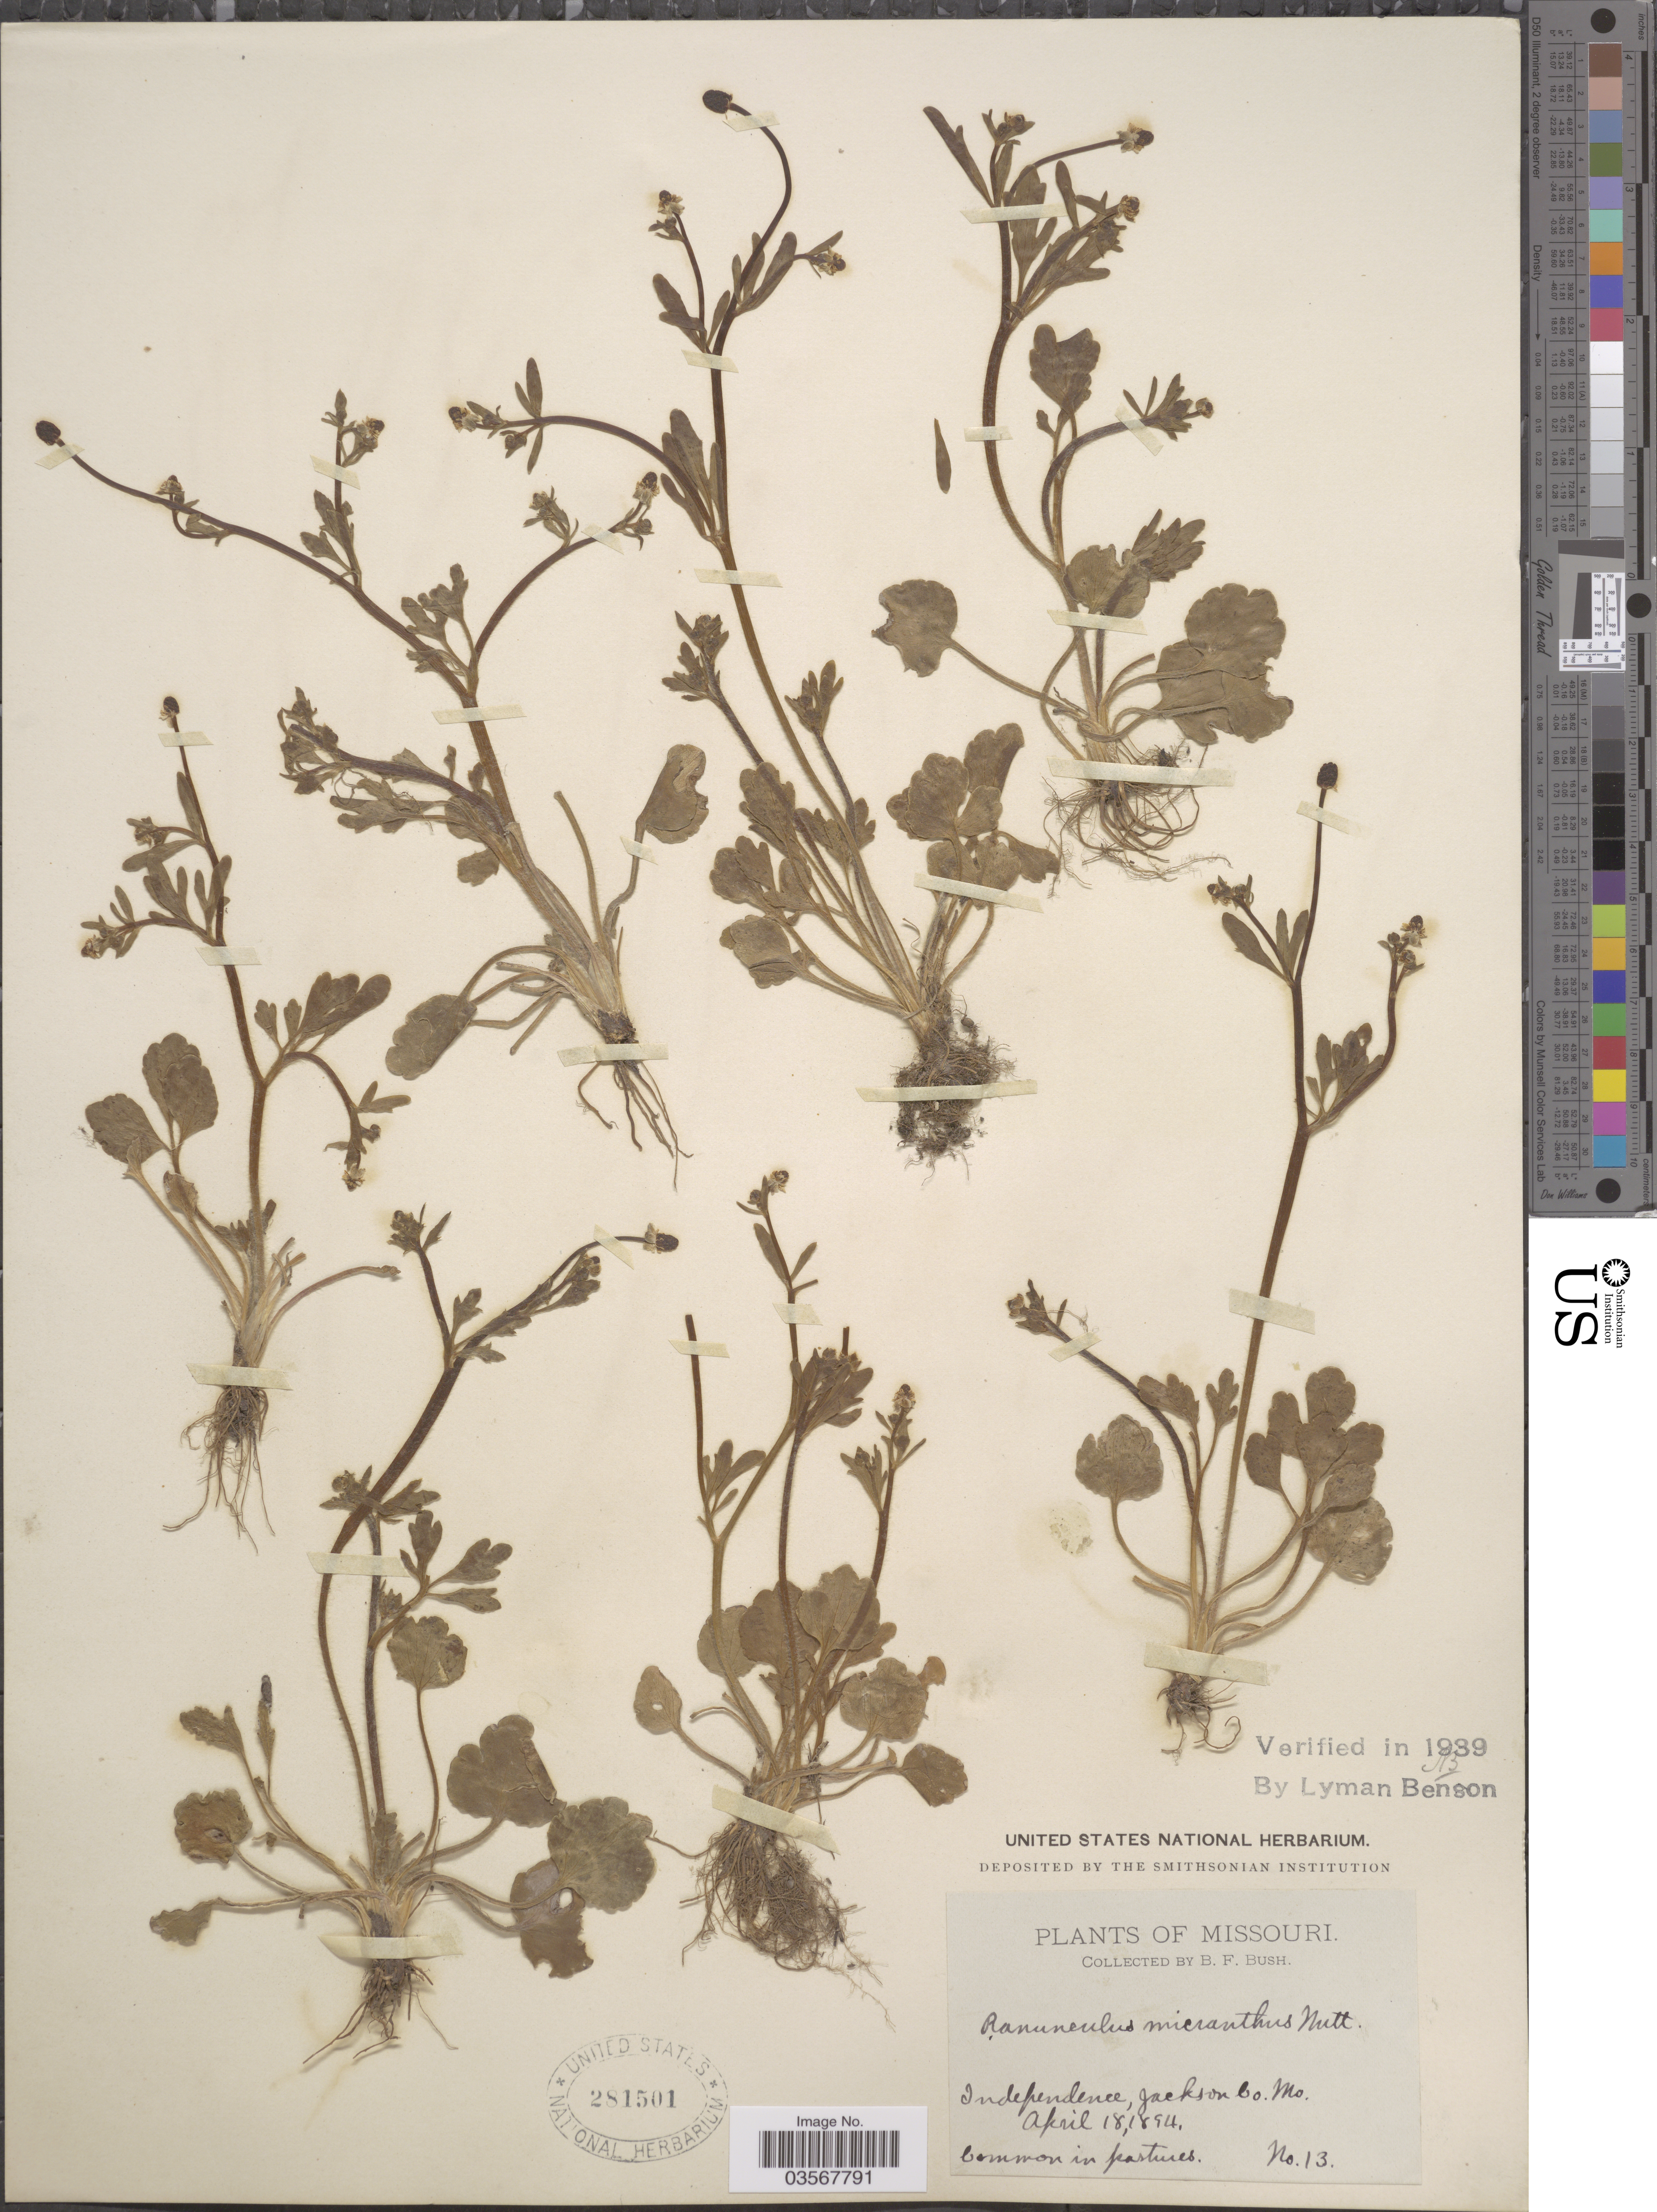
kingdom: Plantae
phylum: Tracheophyta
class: Magnoliopsida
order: Ranunculales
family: Ranunculaceae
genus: Ranunculus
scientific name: Ranunculus micranthus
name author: Nutt.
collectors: B. F. Bush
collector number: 13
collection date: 1894-04-18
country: United States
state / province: Missouri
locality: Independence, Jackson Co.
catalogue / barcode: US 281501